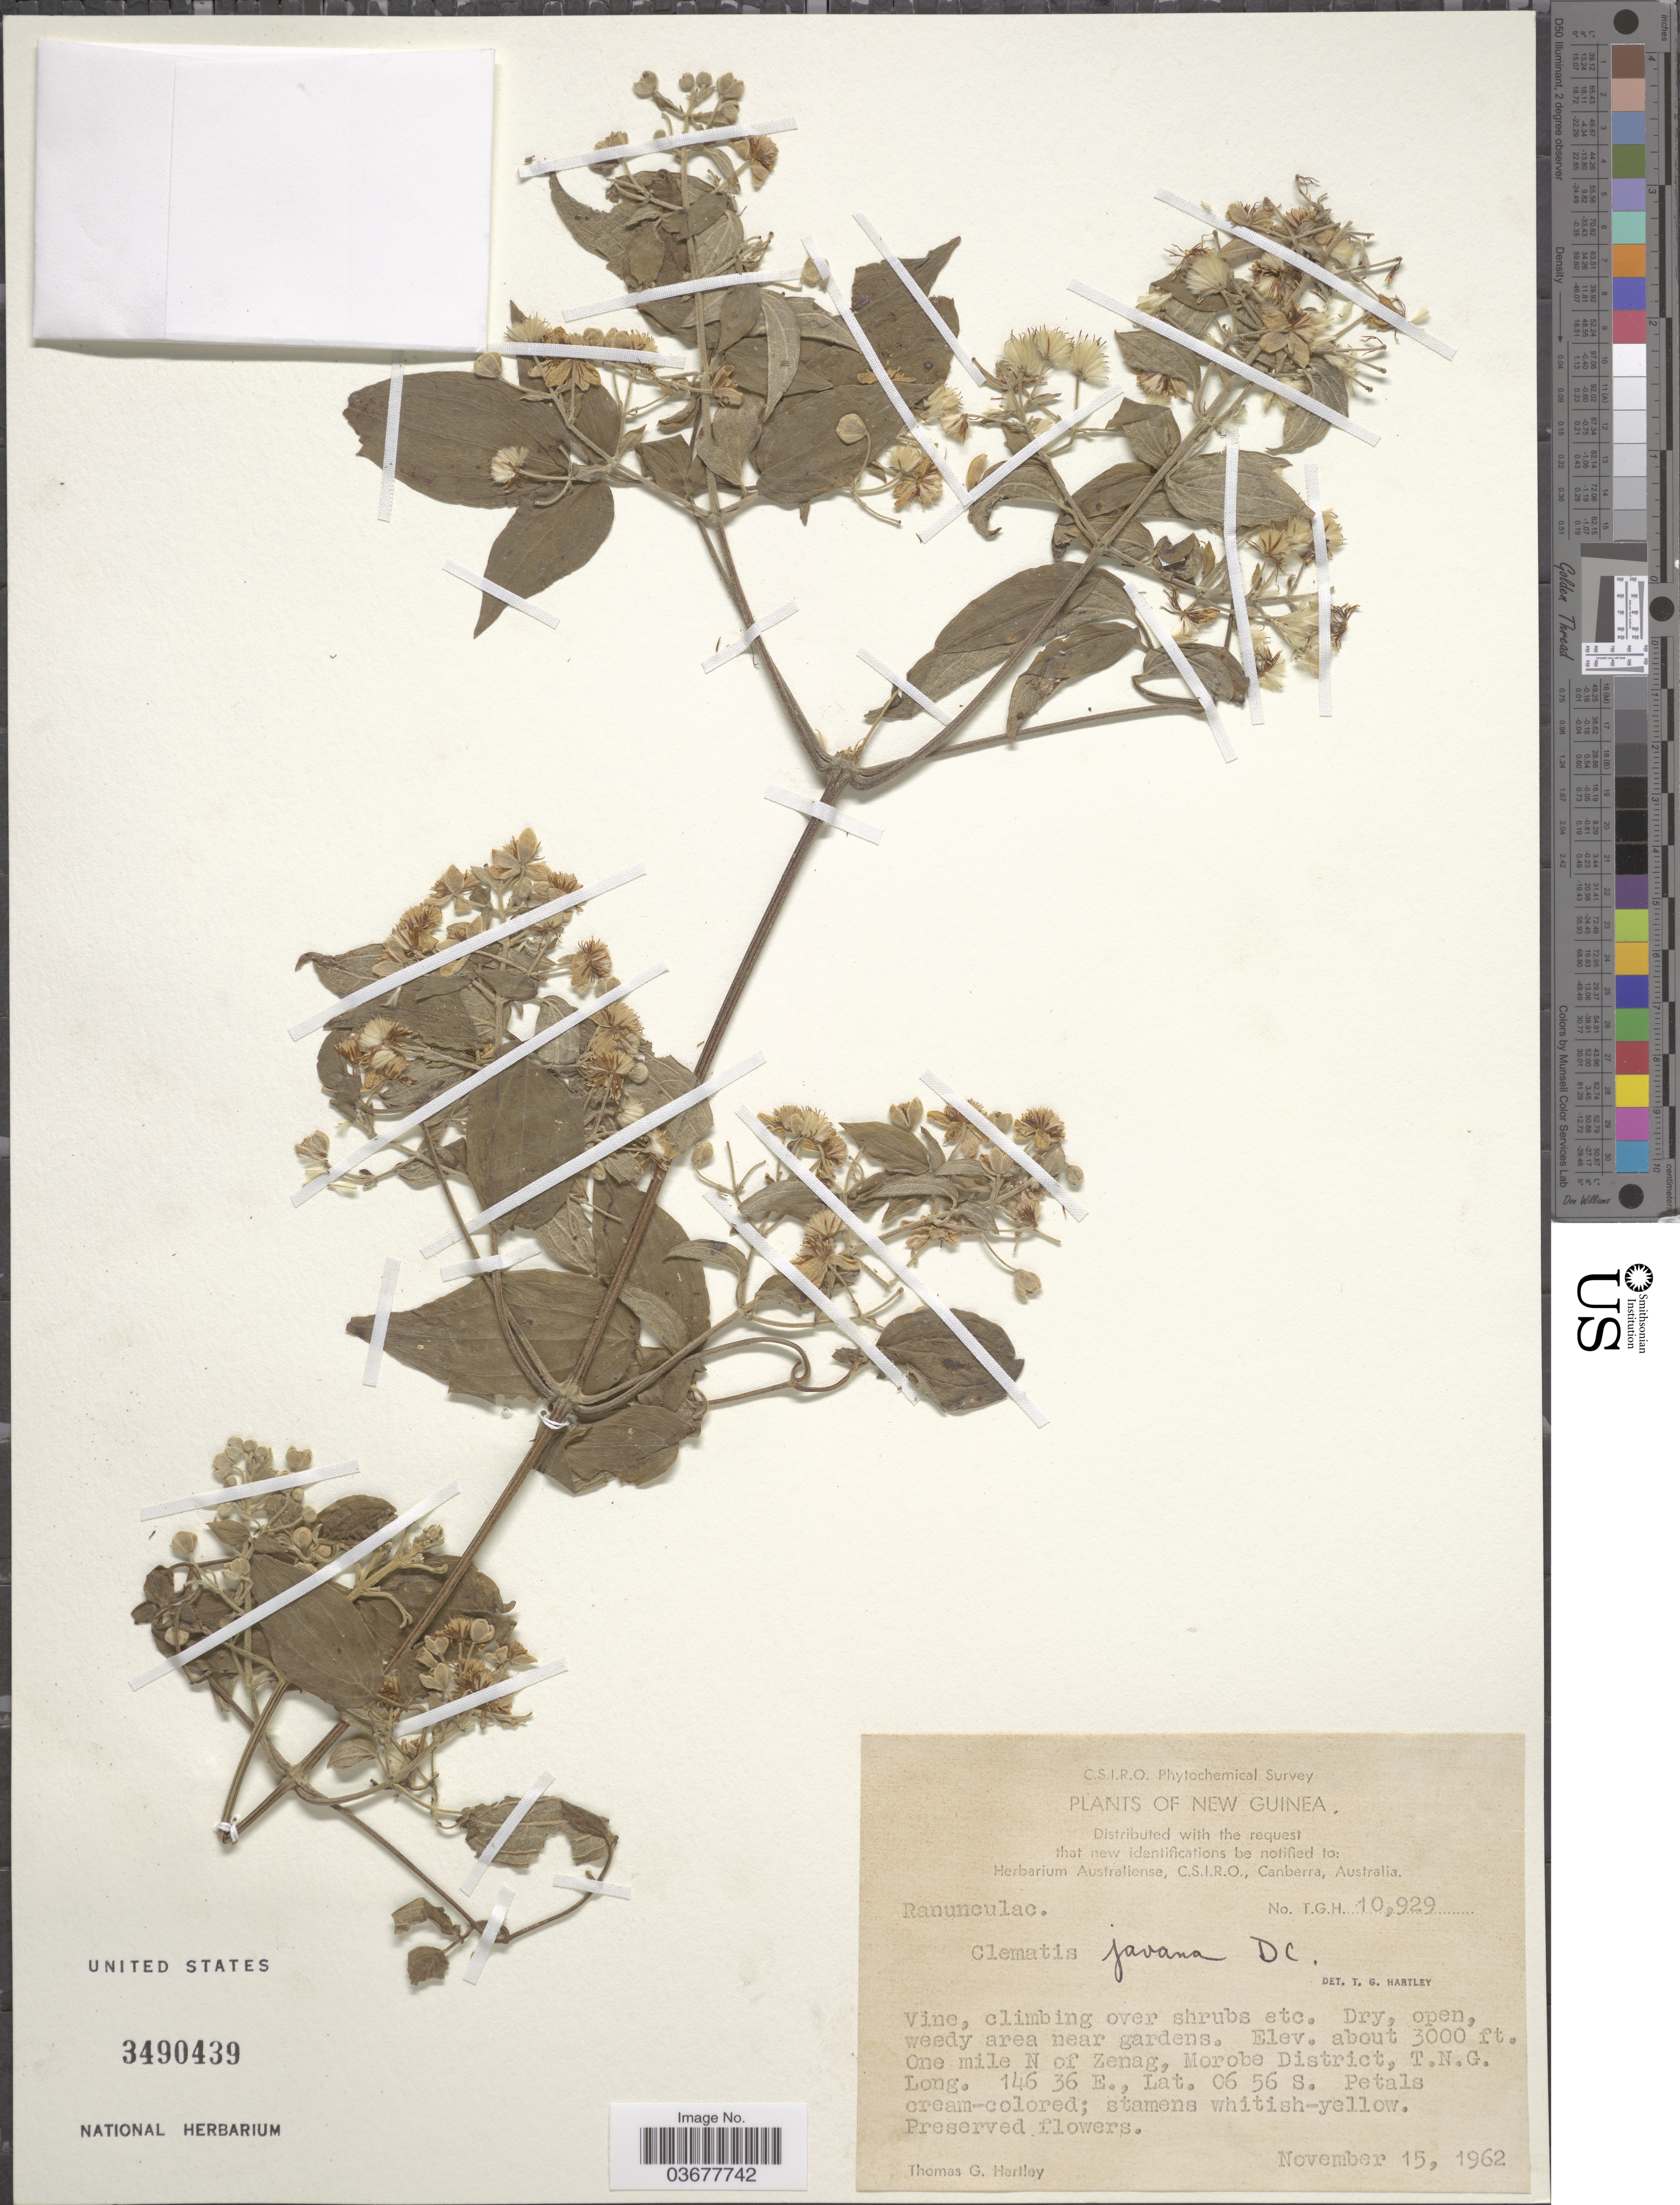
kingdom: Plantae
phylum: Tracheophyta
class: Magnoliopsida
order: Ranunculales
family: Ranunculaceae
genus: Clematis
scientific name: Clematis javana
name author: DC.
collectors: T. G. Hartley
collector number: TGH10929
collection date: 1962-11-15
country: Papua New Guinea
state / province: Morobe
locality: New Guinea. One mile N of Zenag, Morobe District, T.N.G.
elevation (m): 914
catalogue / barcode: US 3490439